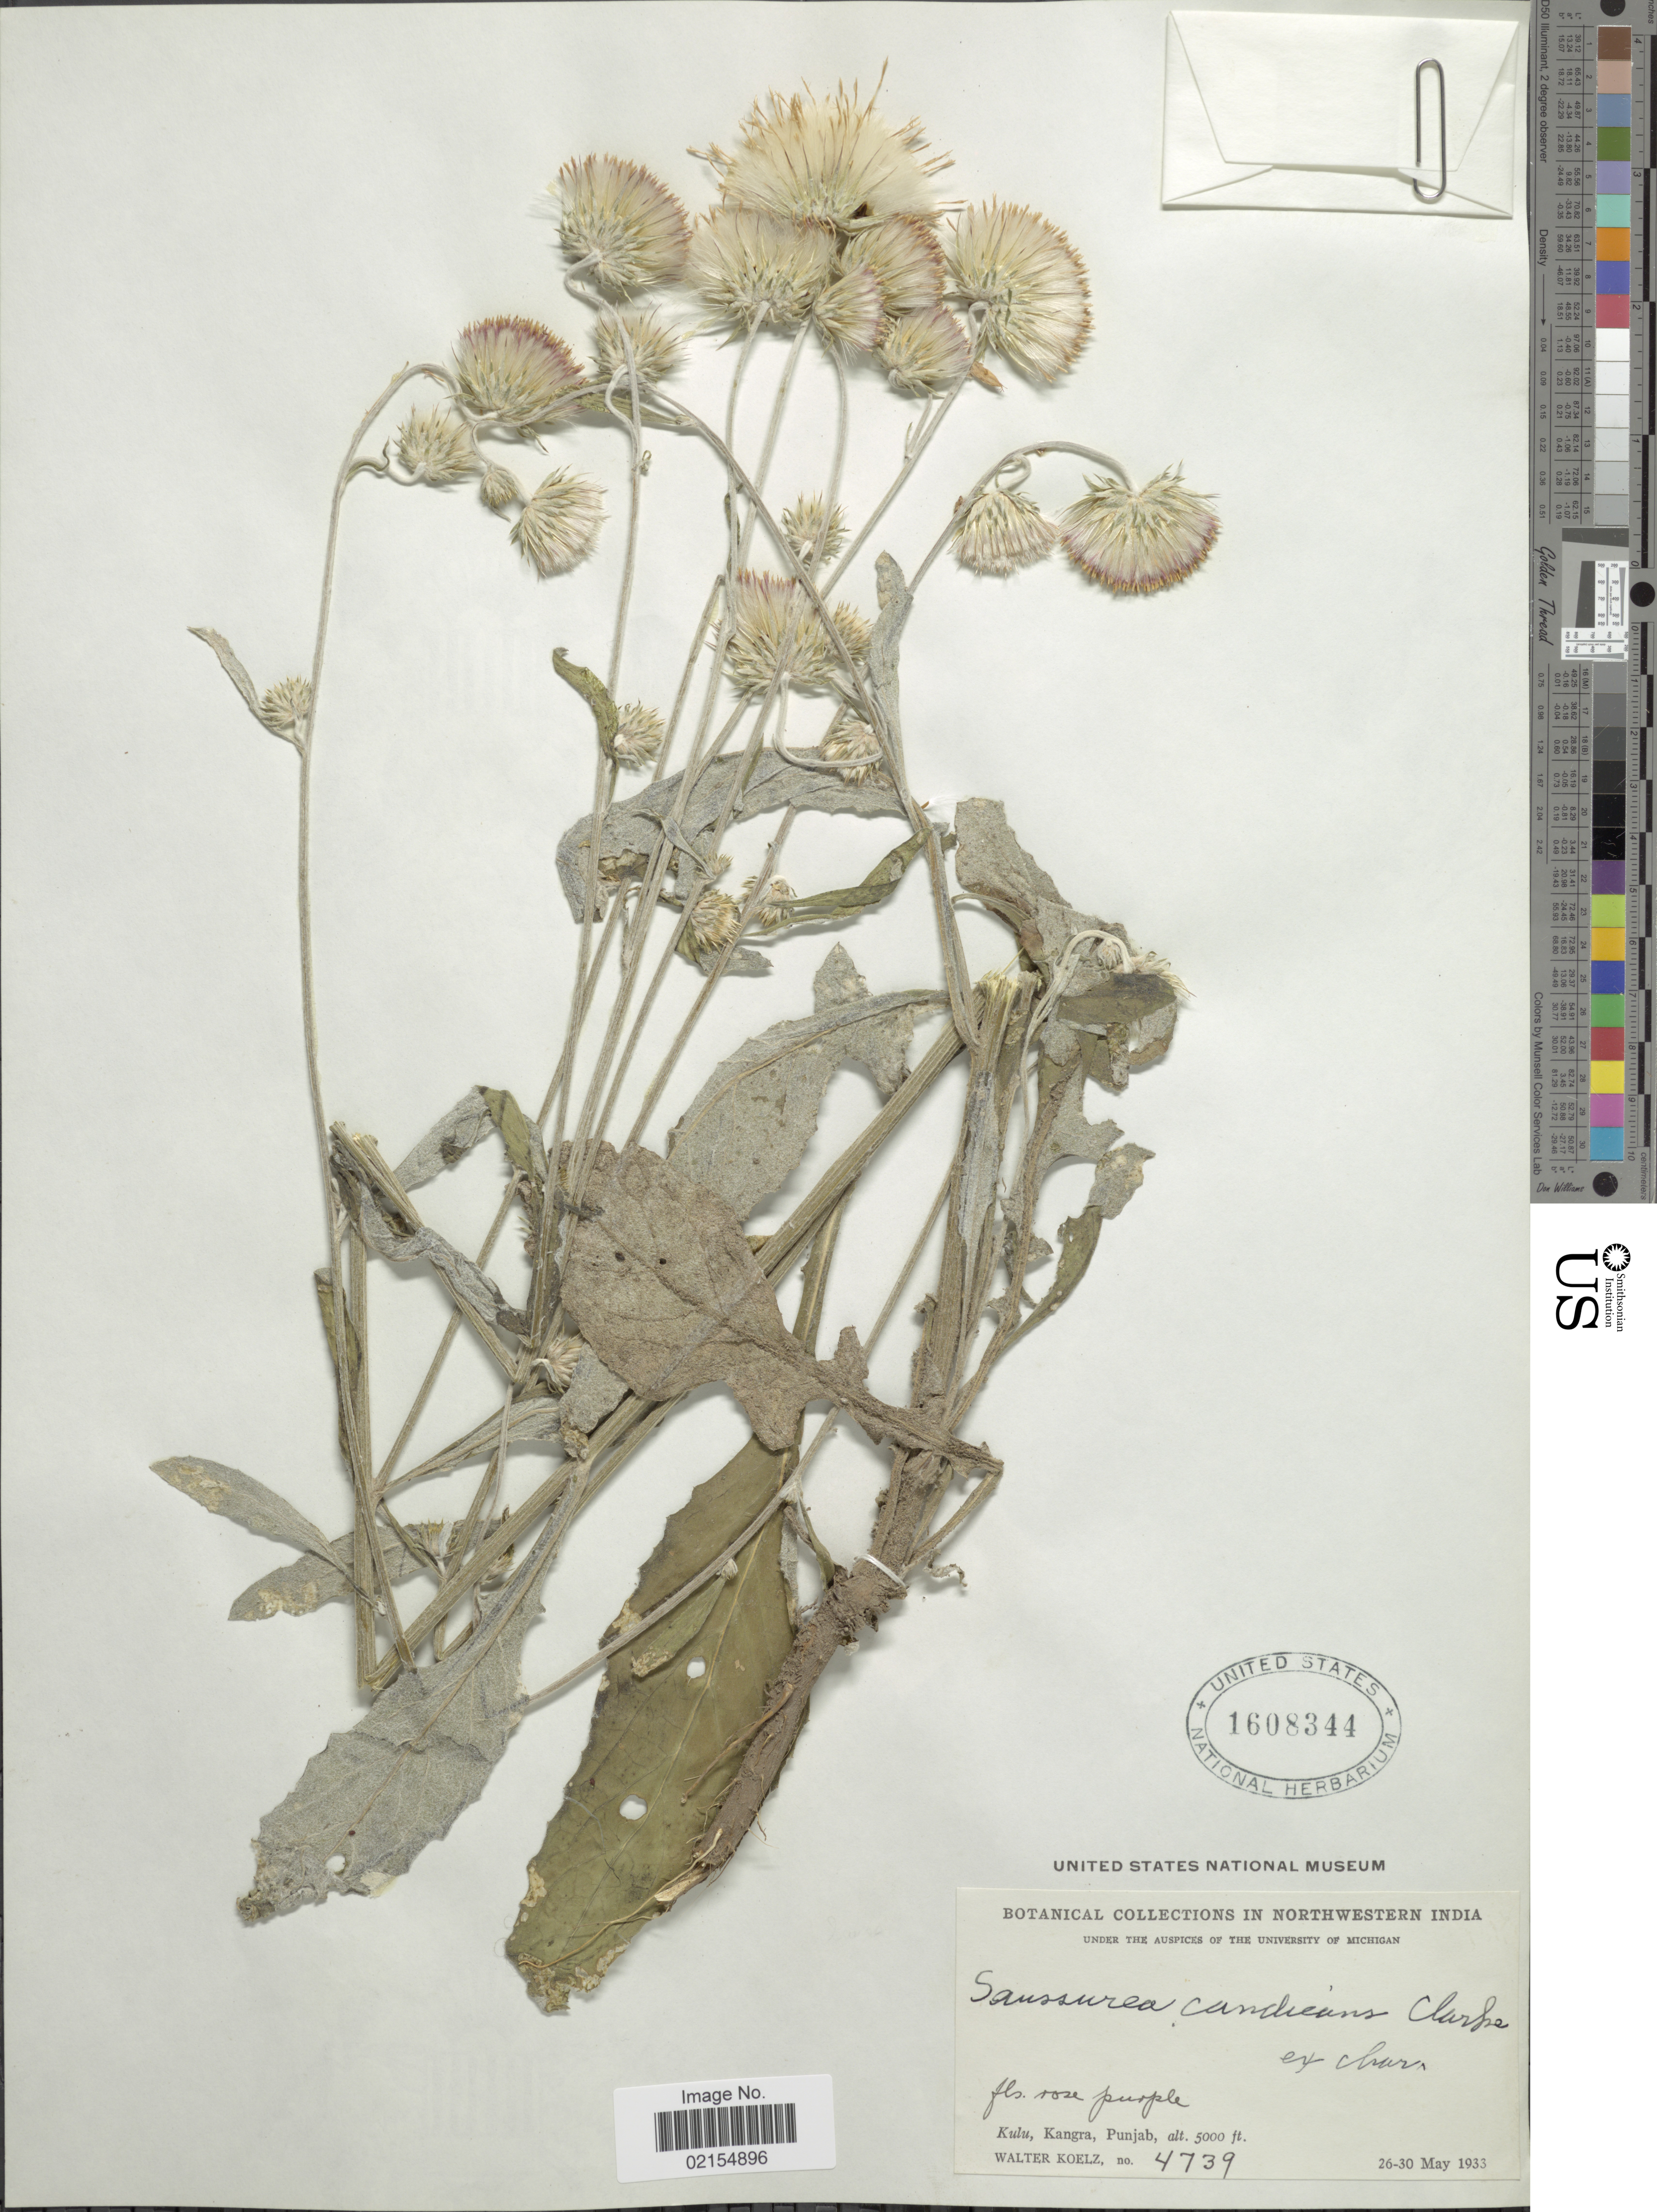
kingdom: Plantae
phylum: Tracheophyta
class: Magnoliopsida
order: Asterales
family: Asteraceae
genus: Himalaiella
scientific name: Himalaiella heteromalla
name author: (D. Don) Raab-Straube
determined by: Chen, Yousheng S.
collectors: W. N. Koelz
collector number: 4739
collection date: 1933-05-26/1933-05-30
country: India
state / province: Himachal Pradesh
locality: In Northwestern India, Kulu, Kangra, Punjab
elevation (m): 1524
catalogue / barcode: US 1608344